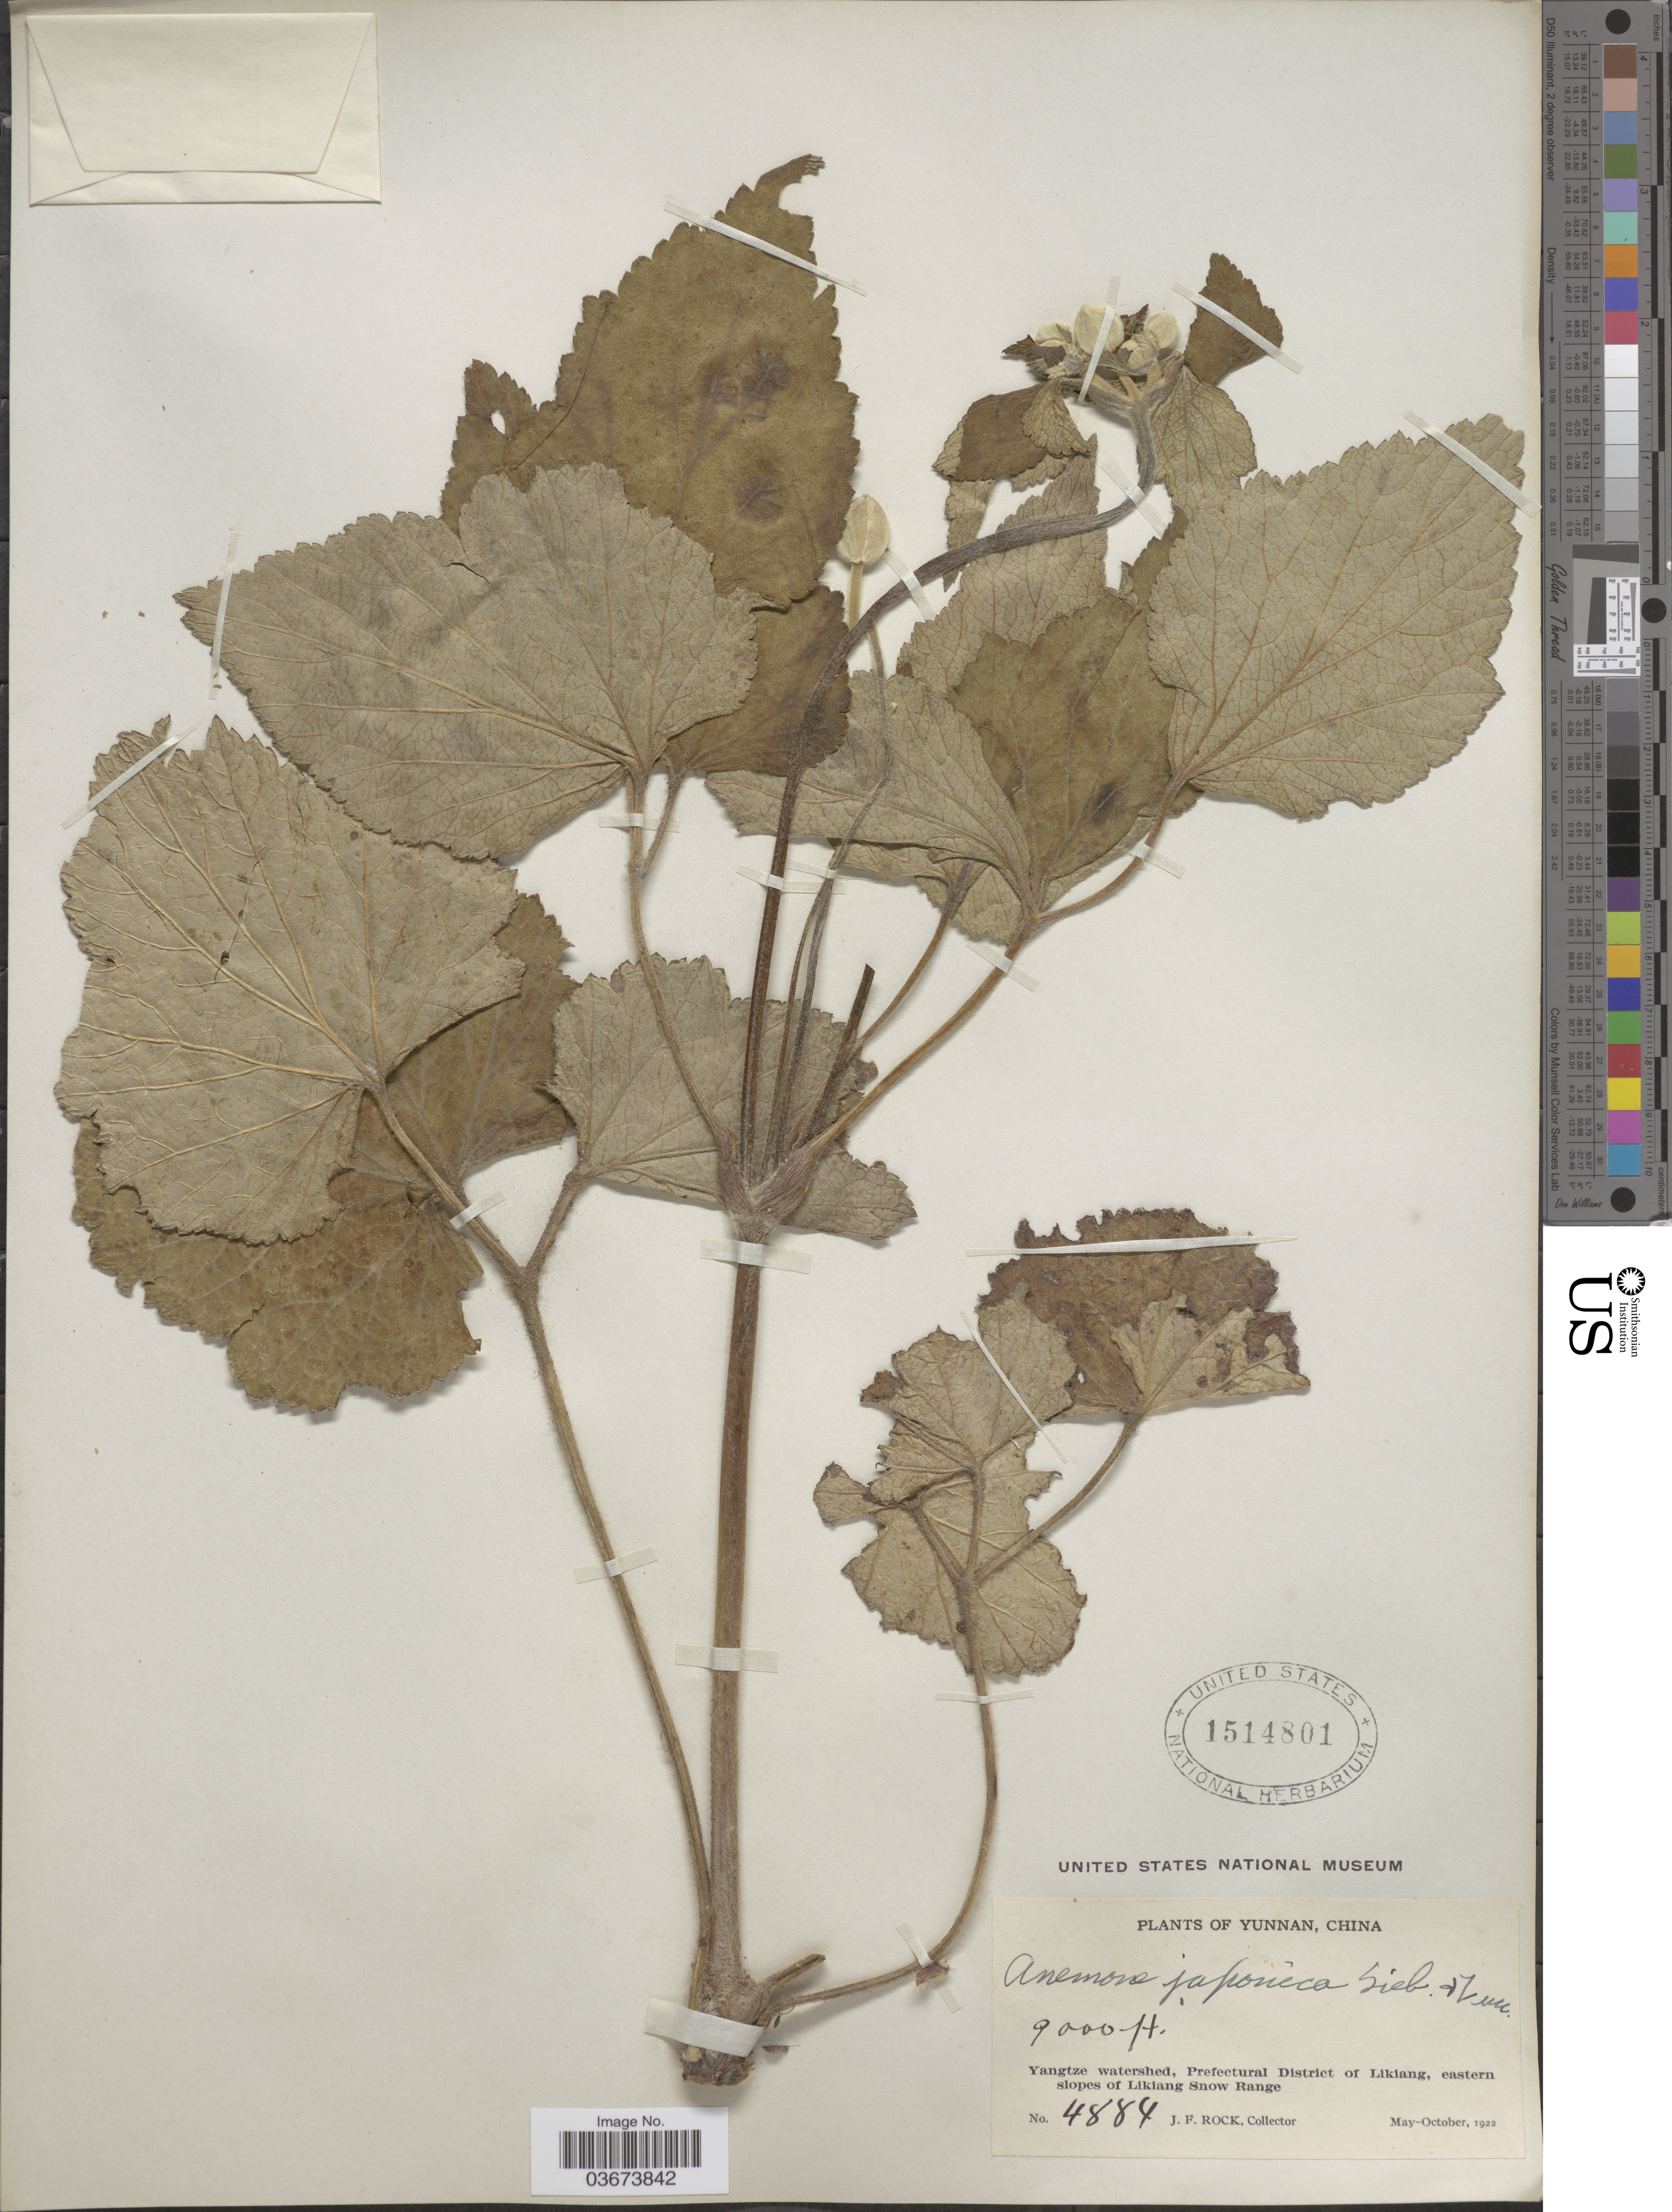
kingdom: Plantae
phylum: Tracheophyta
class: Magnoliopsida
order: Ranunculales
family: Ranunculaceae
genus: Anemone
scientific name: Anemone japonica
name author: Houtt.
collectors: J. Rock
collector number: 4884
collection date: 1922-05/1922-10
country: China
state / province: Yunnan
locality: Yangtze watershed, Prefectural District of Likiang, eastern slopes of Likiang Snow Range.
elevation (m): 2743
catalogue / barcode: US 1514801